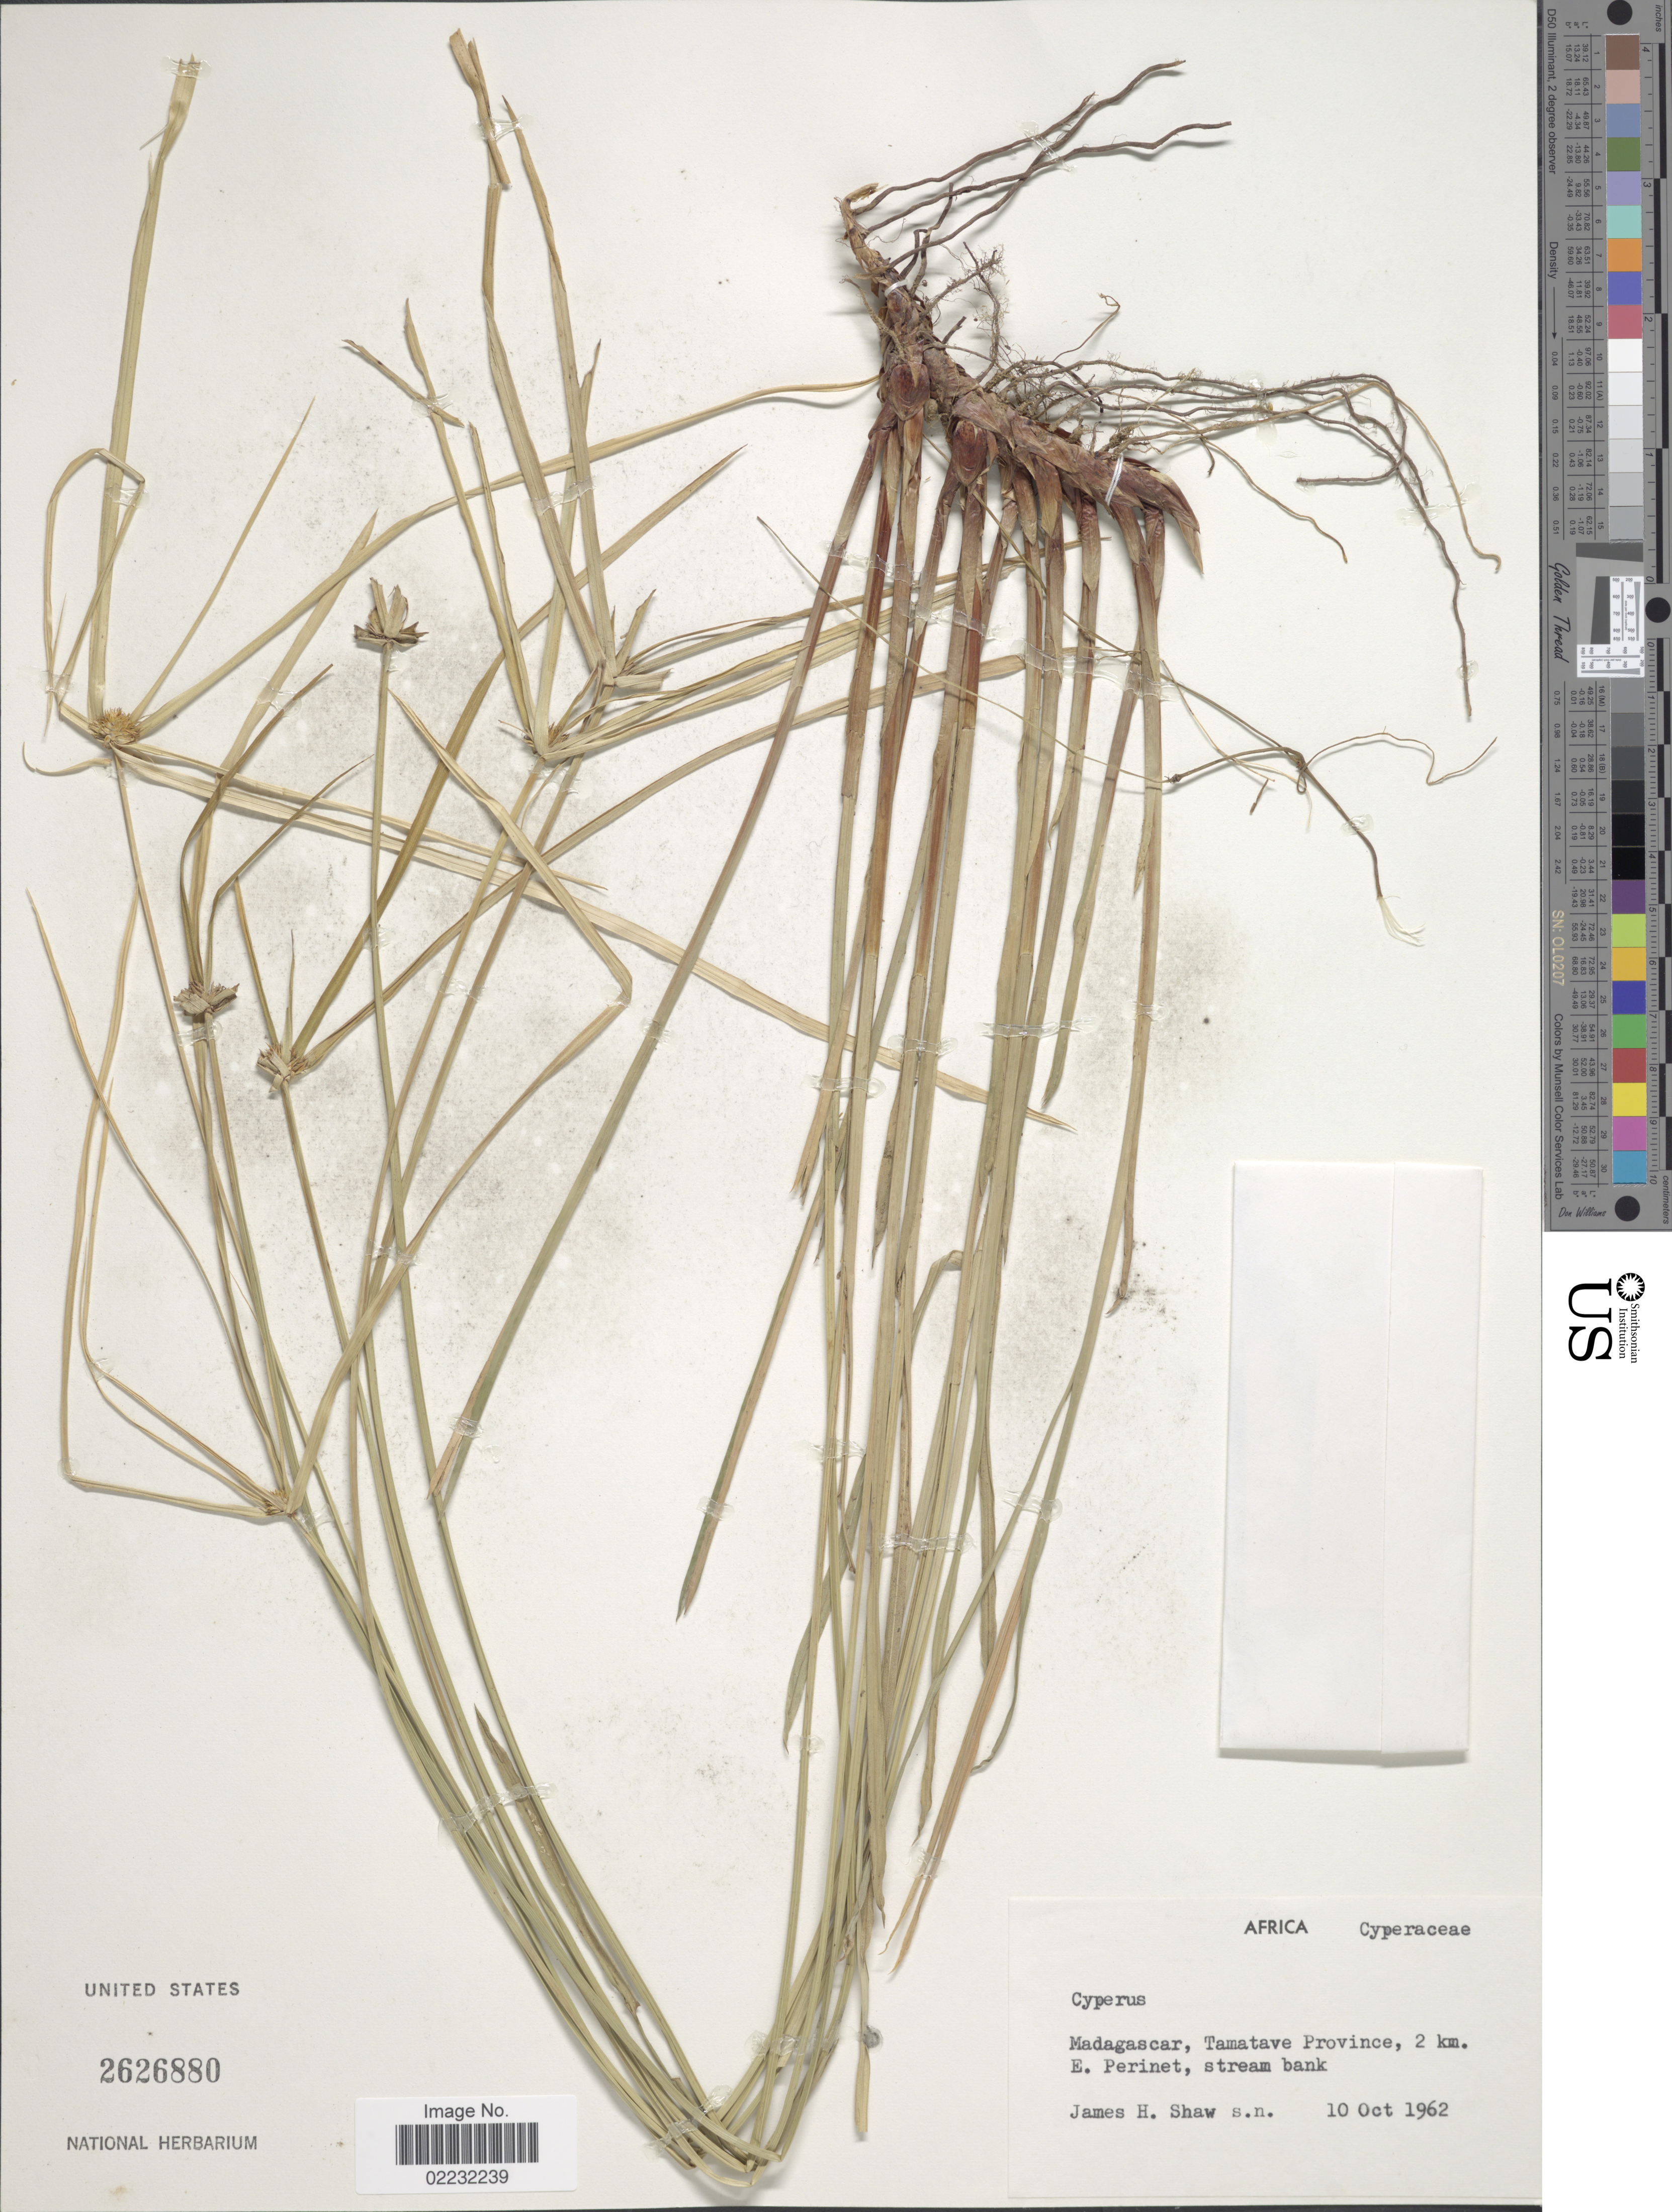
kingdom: Plantae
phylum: Tracheophyta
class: Liliopsida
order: Poales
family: Cyperaceae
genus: Cyperus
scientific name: Cyperus sp.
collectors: J. Shaw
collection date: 1962-10-10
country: Madagascar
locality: Tamatave Province, 2 km. E. Perinet, stream bank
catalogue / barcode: US 2626880